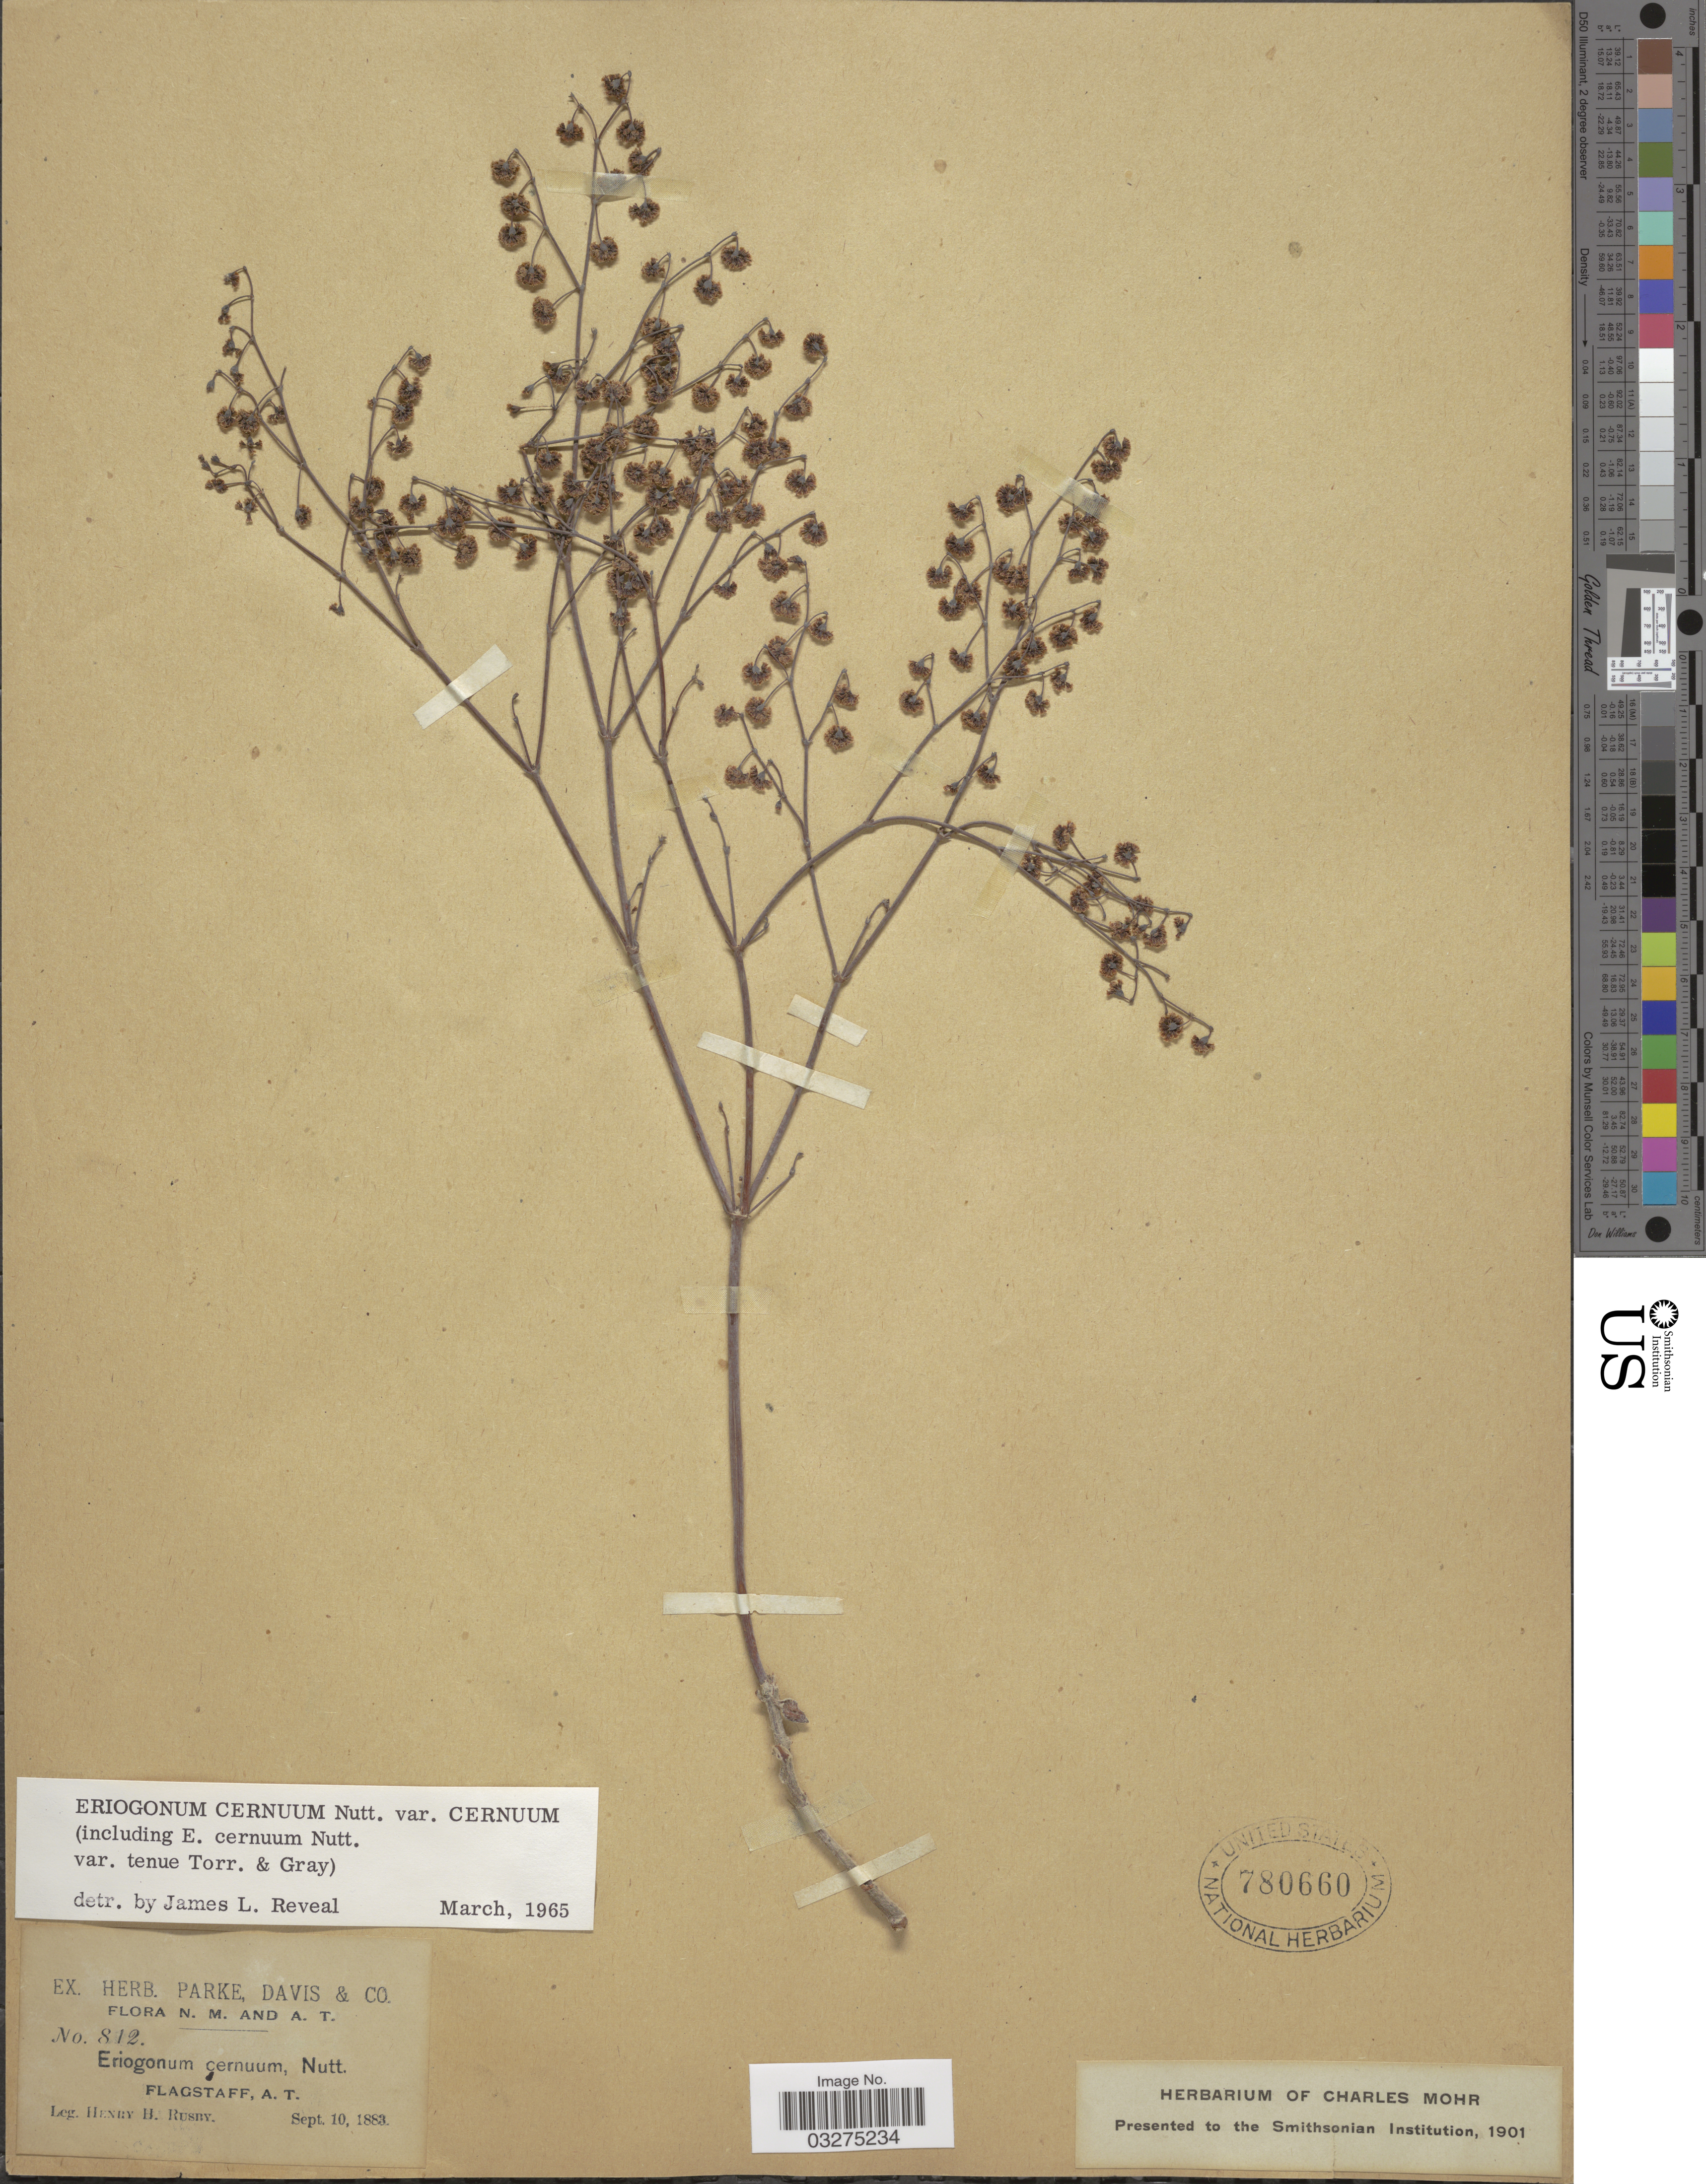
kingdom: Plantae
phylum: Tracheophyta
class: Magnoliopsida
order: Caryophyllales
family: Polygonaceae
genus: Eriogonum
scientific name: Eriogonum cernuum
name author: Nutt.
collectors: H. H. Rusby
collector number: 812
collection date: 1883-09-10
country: United States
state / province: Arizona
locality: Flagstaff, A. T.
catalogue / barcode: US 780660